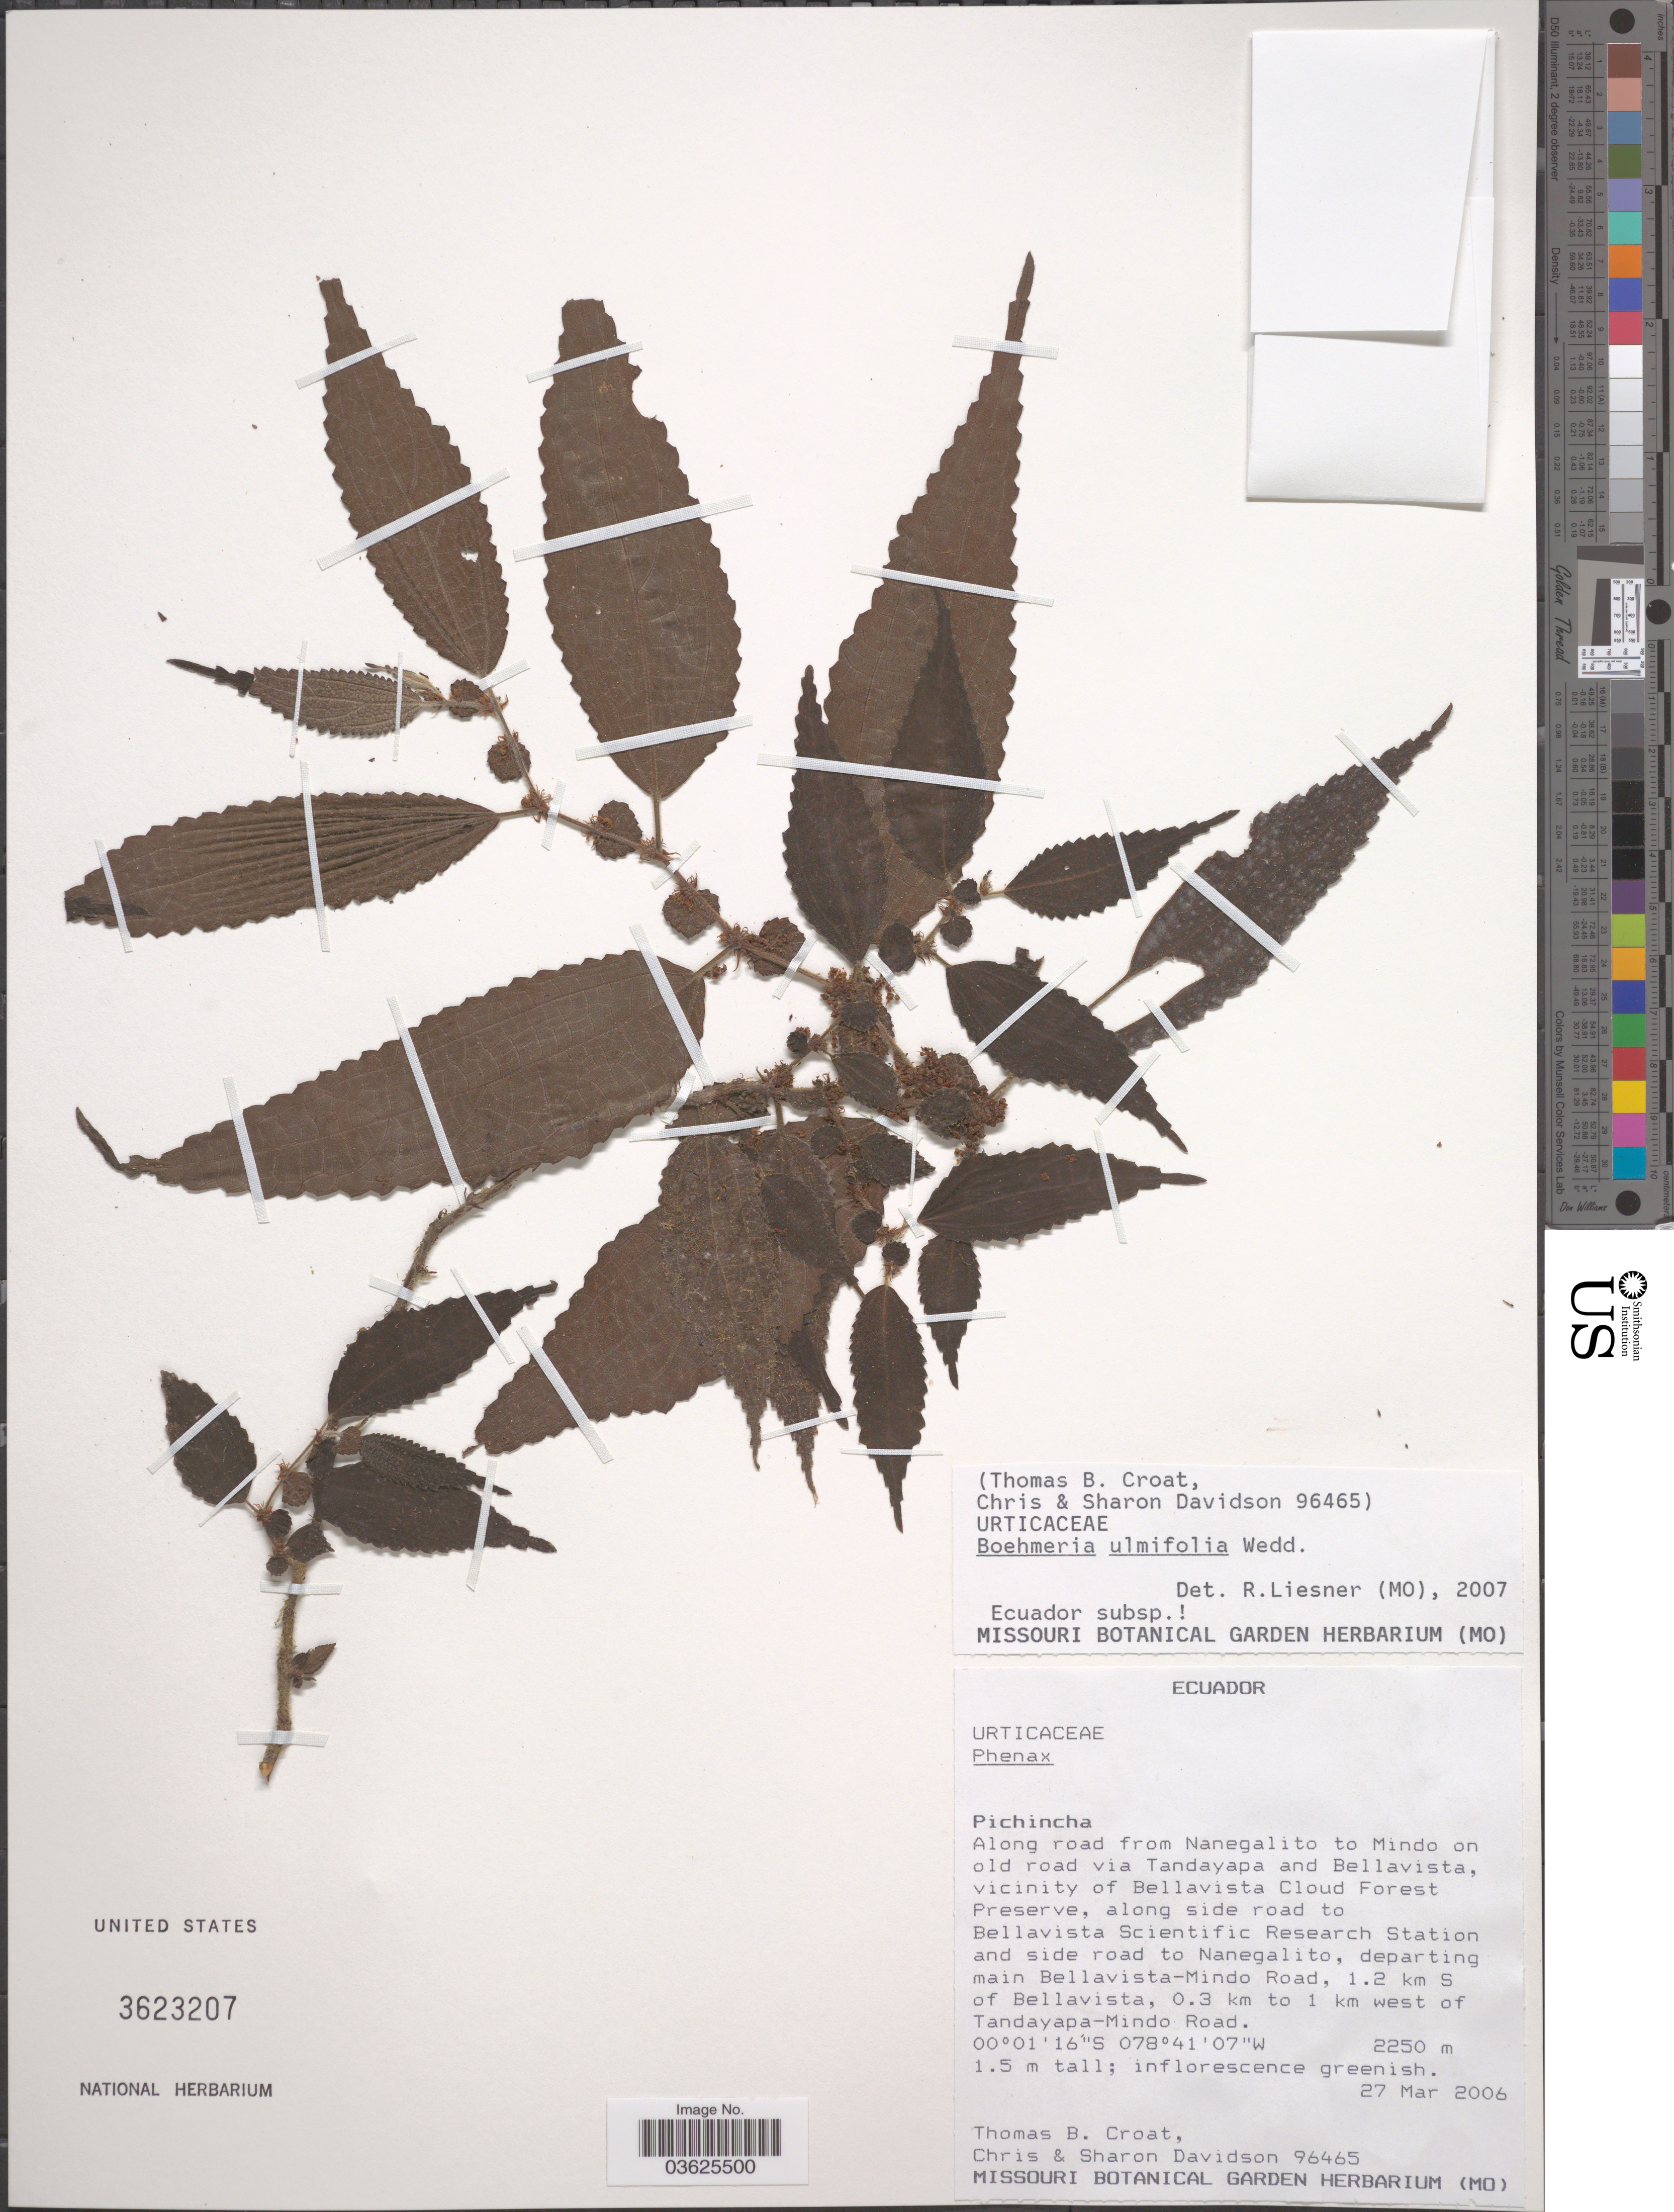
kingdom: Plantae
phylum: Tracheophyta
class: Magnoliopsida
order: Rosales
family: Urticaceae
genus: Boehmeria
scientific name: Boehmeria ulmifolia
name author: Wedd.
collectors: T. B. Croat, C. Davidson & S. Davidson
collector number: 96465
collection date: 2006-03-27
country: Ecuador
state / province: Pichincha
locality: Along road from Nanegalito to Mindo on old road via Tandayapa and Bellavista, vicinity of Bellavista Cloud Forest Preserve, along side road to Bellavista Scientific Research Station and side road to Nanegalito, departing main Bellavista-Mindo Road, 1.2 km S of Bellavista, 0.3 km to 1 km west of Tandayapa-Mindo Road.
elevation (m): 2250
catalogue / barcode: US 3623207